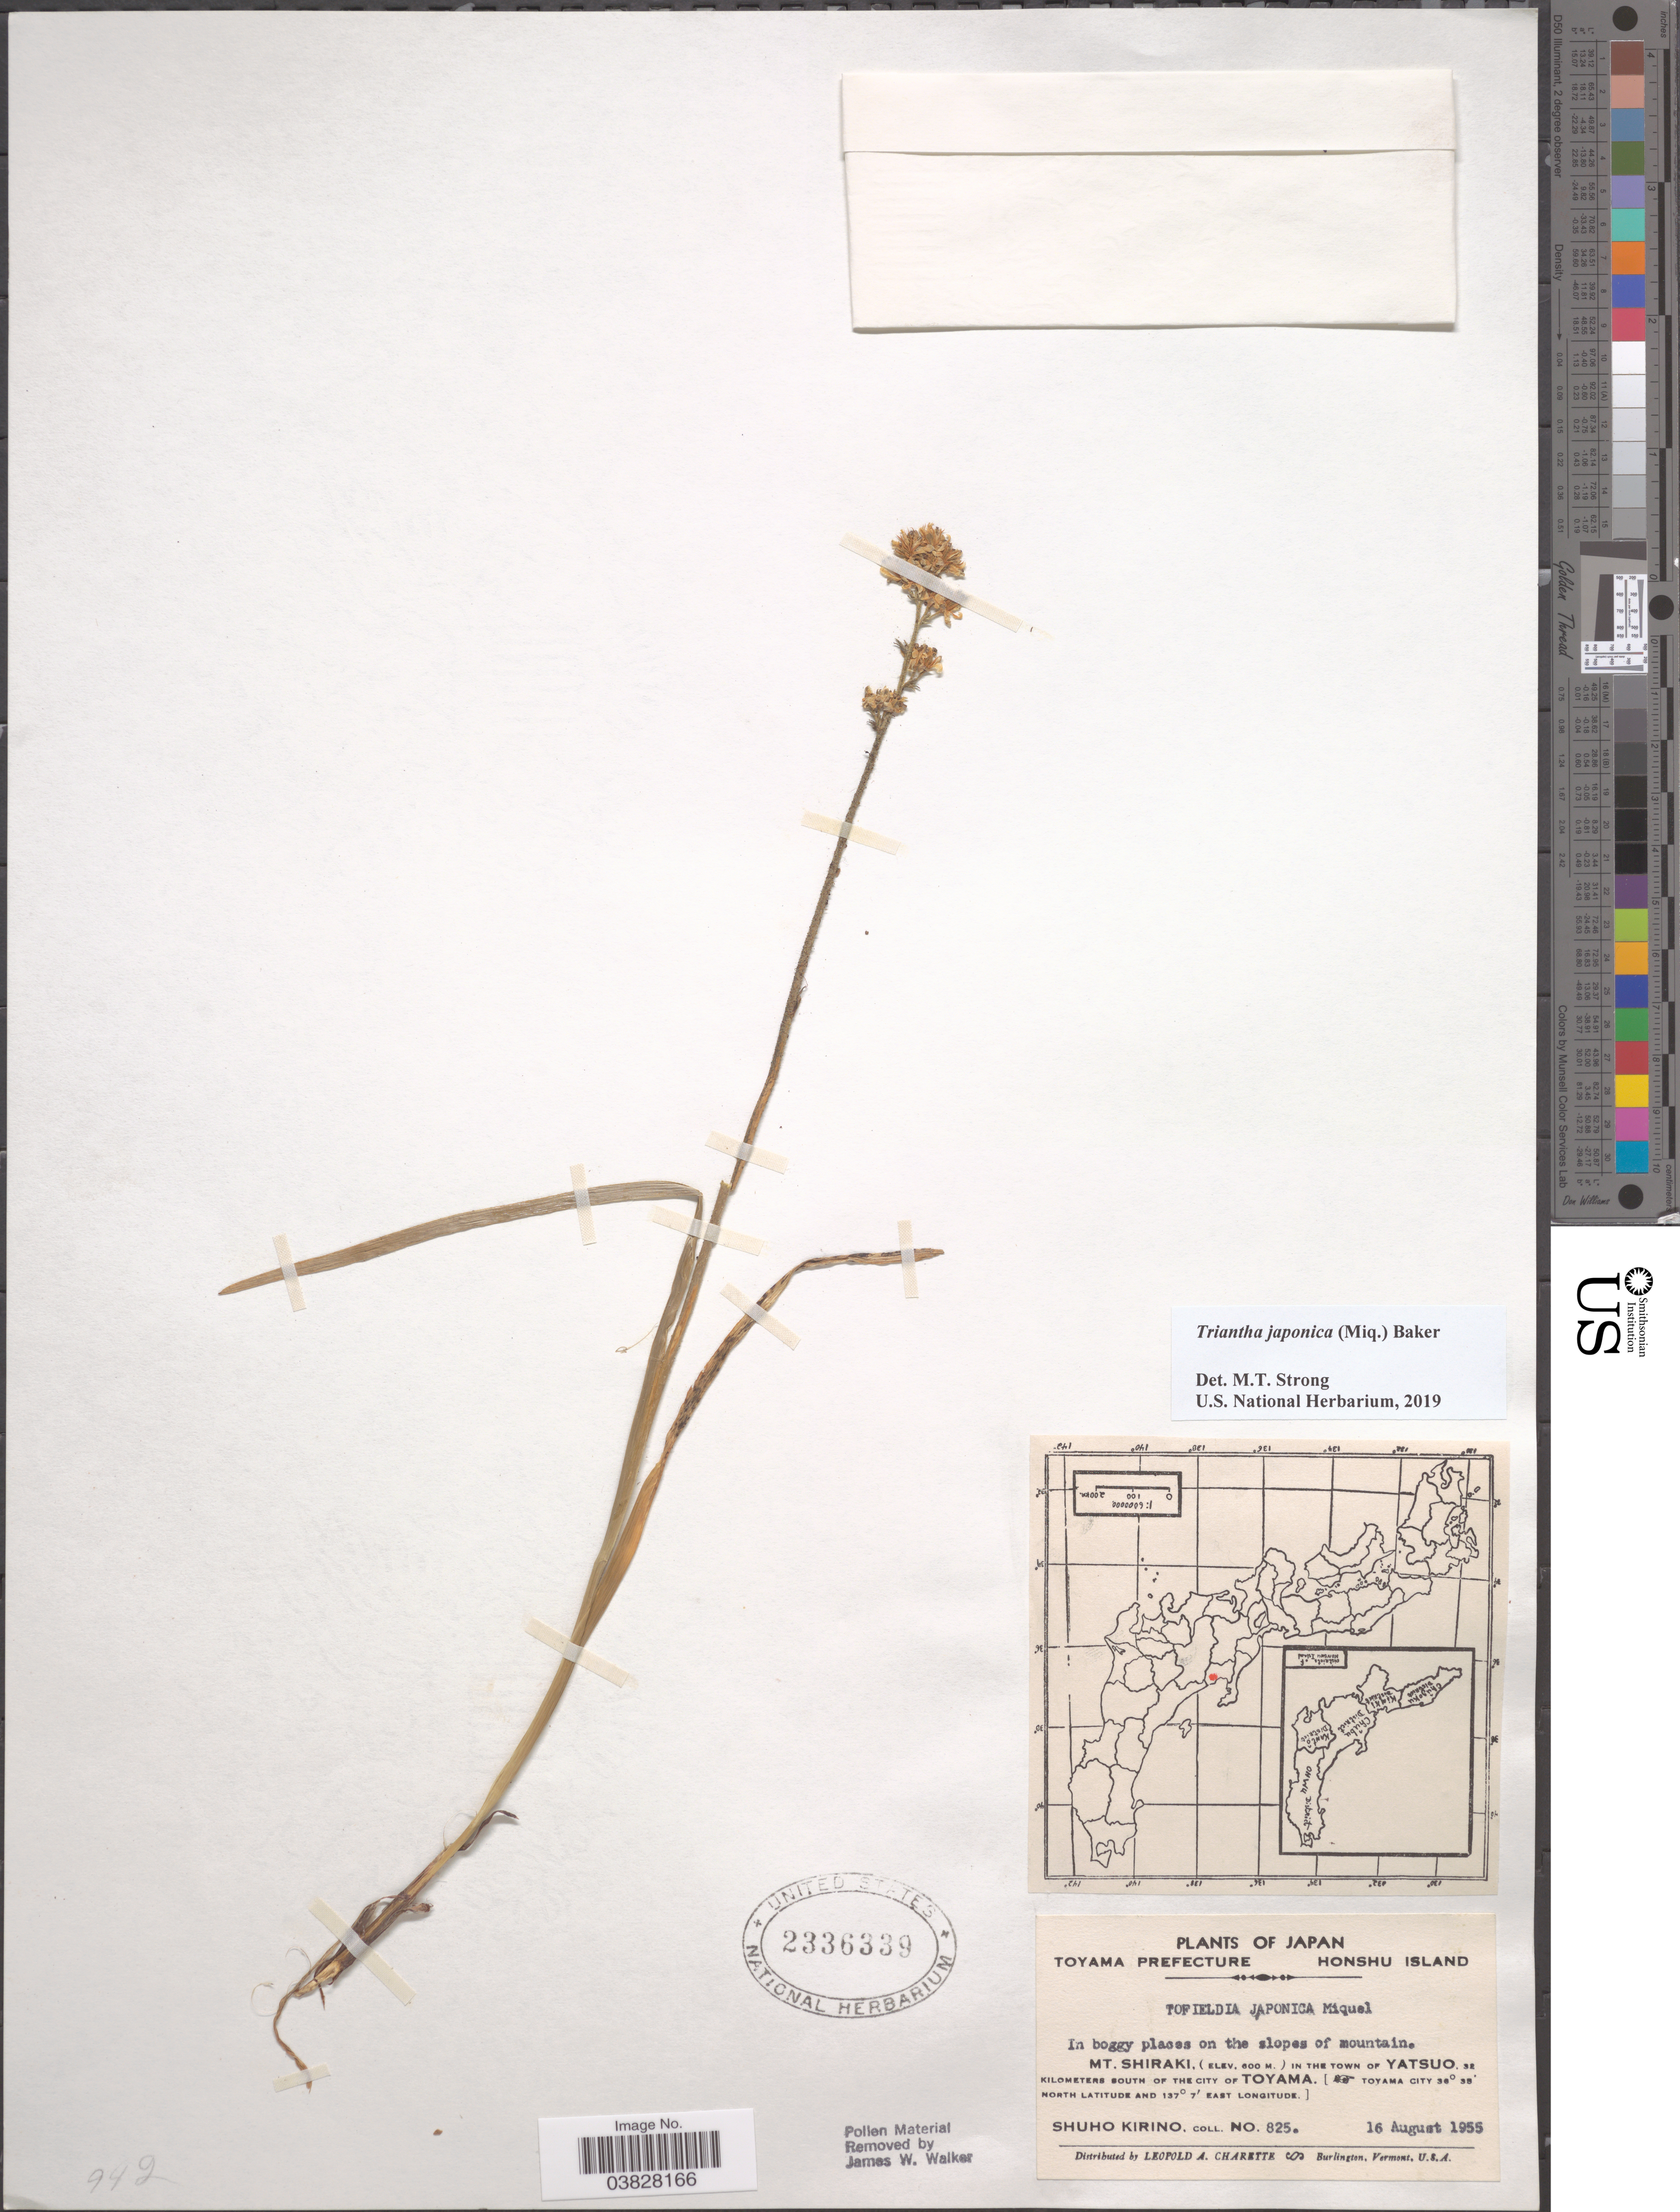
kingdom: Plantae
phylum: Tracheophyta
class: Liliopsida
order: Alismatales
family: Tofieldiaceae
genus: Triantha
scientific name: Triantha japonica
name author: Baker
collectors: S. Kirino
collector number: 825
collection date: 1955-08-16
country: Japan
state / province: Toyama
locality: Toyama Prefecture, Honshu Island. Mt. Shiraki, in the town of Yatsuo, 32 kilometers south of the city of Toyama. [Toyama City].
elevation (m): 600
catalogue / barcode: US 2336339